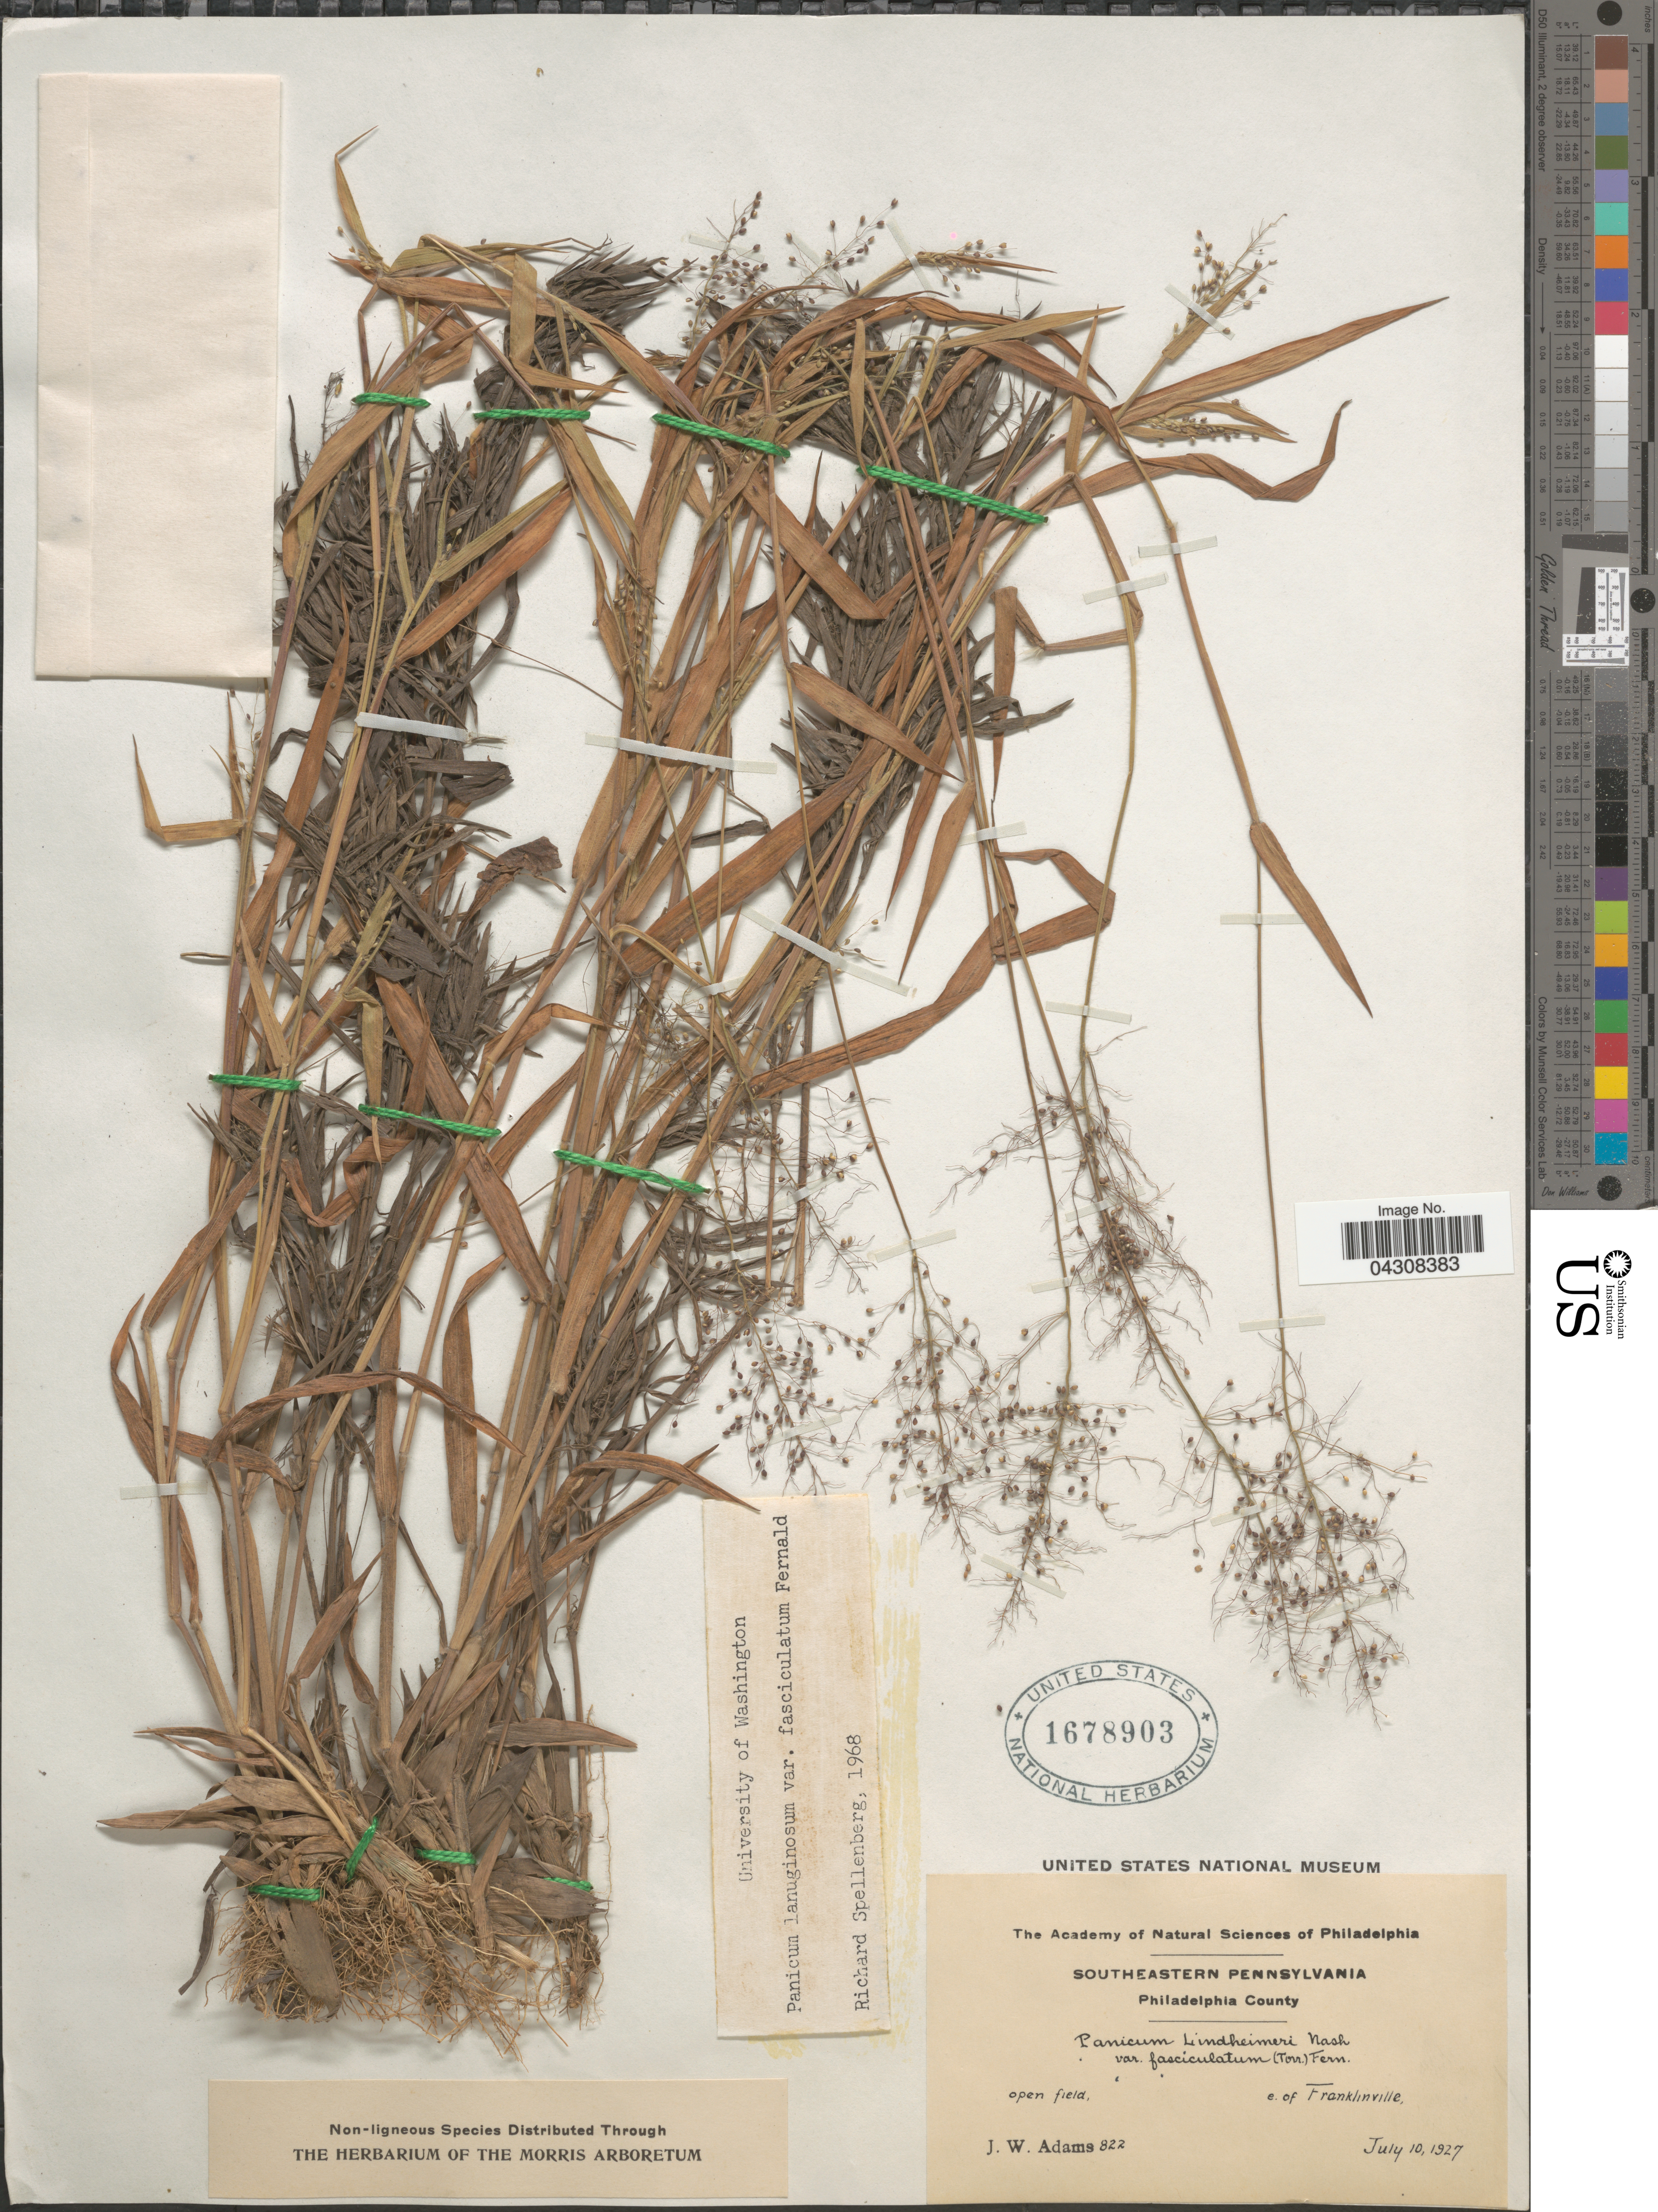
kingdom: Plantae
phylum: Tracheophyta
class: Liliopsida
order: Poales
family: Poaceae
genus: Dichanthelium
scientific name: Dichanthelium acuminatum var. acuminatum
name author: (Sw.) Gould & C.A. Clark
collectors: J. Adams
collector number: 822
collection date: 1927-07-10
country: United States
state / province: Pennsylvania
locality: Southeastern Pennsylvania. Philadelphia County. E. of Franklinville.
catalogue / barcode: US 1678903